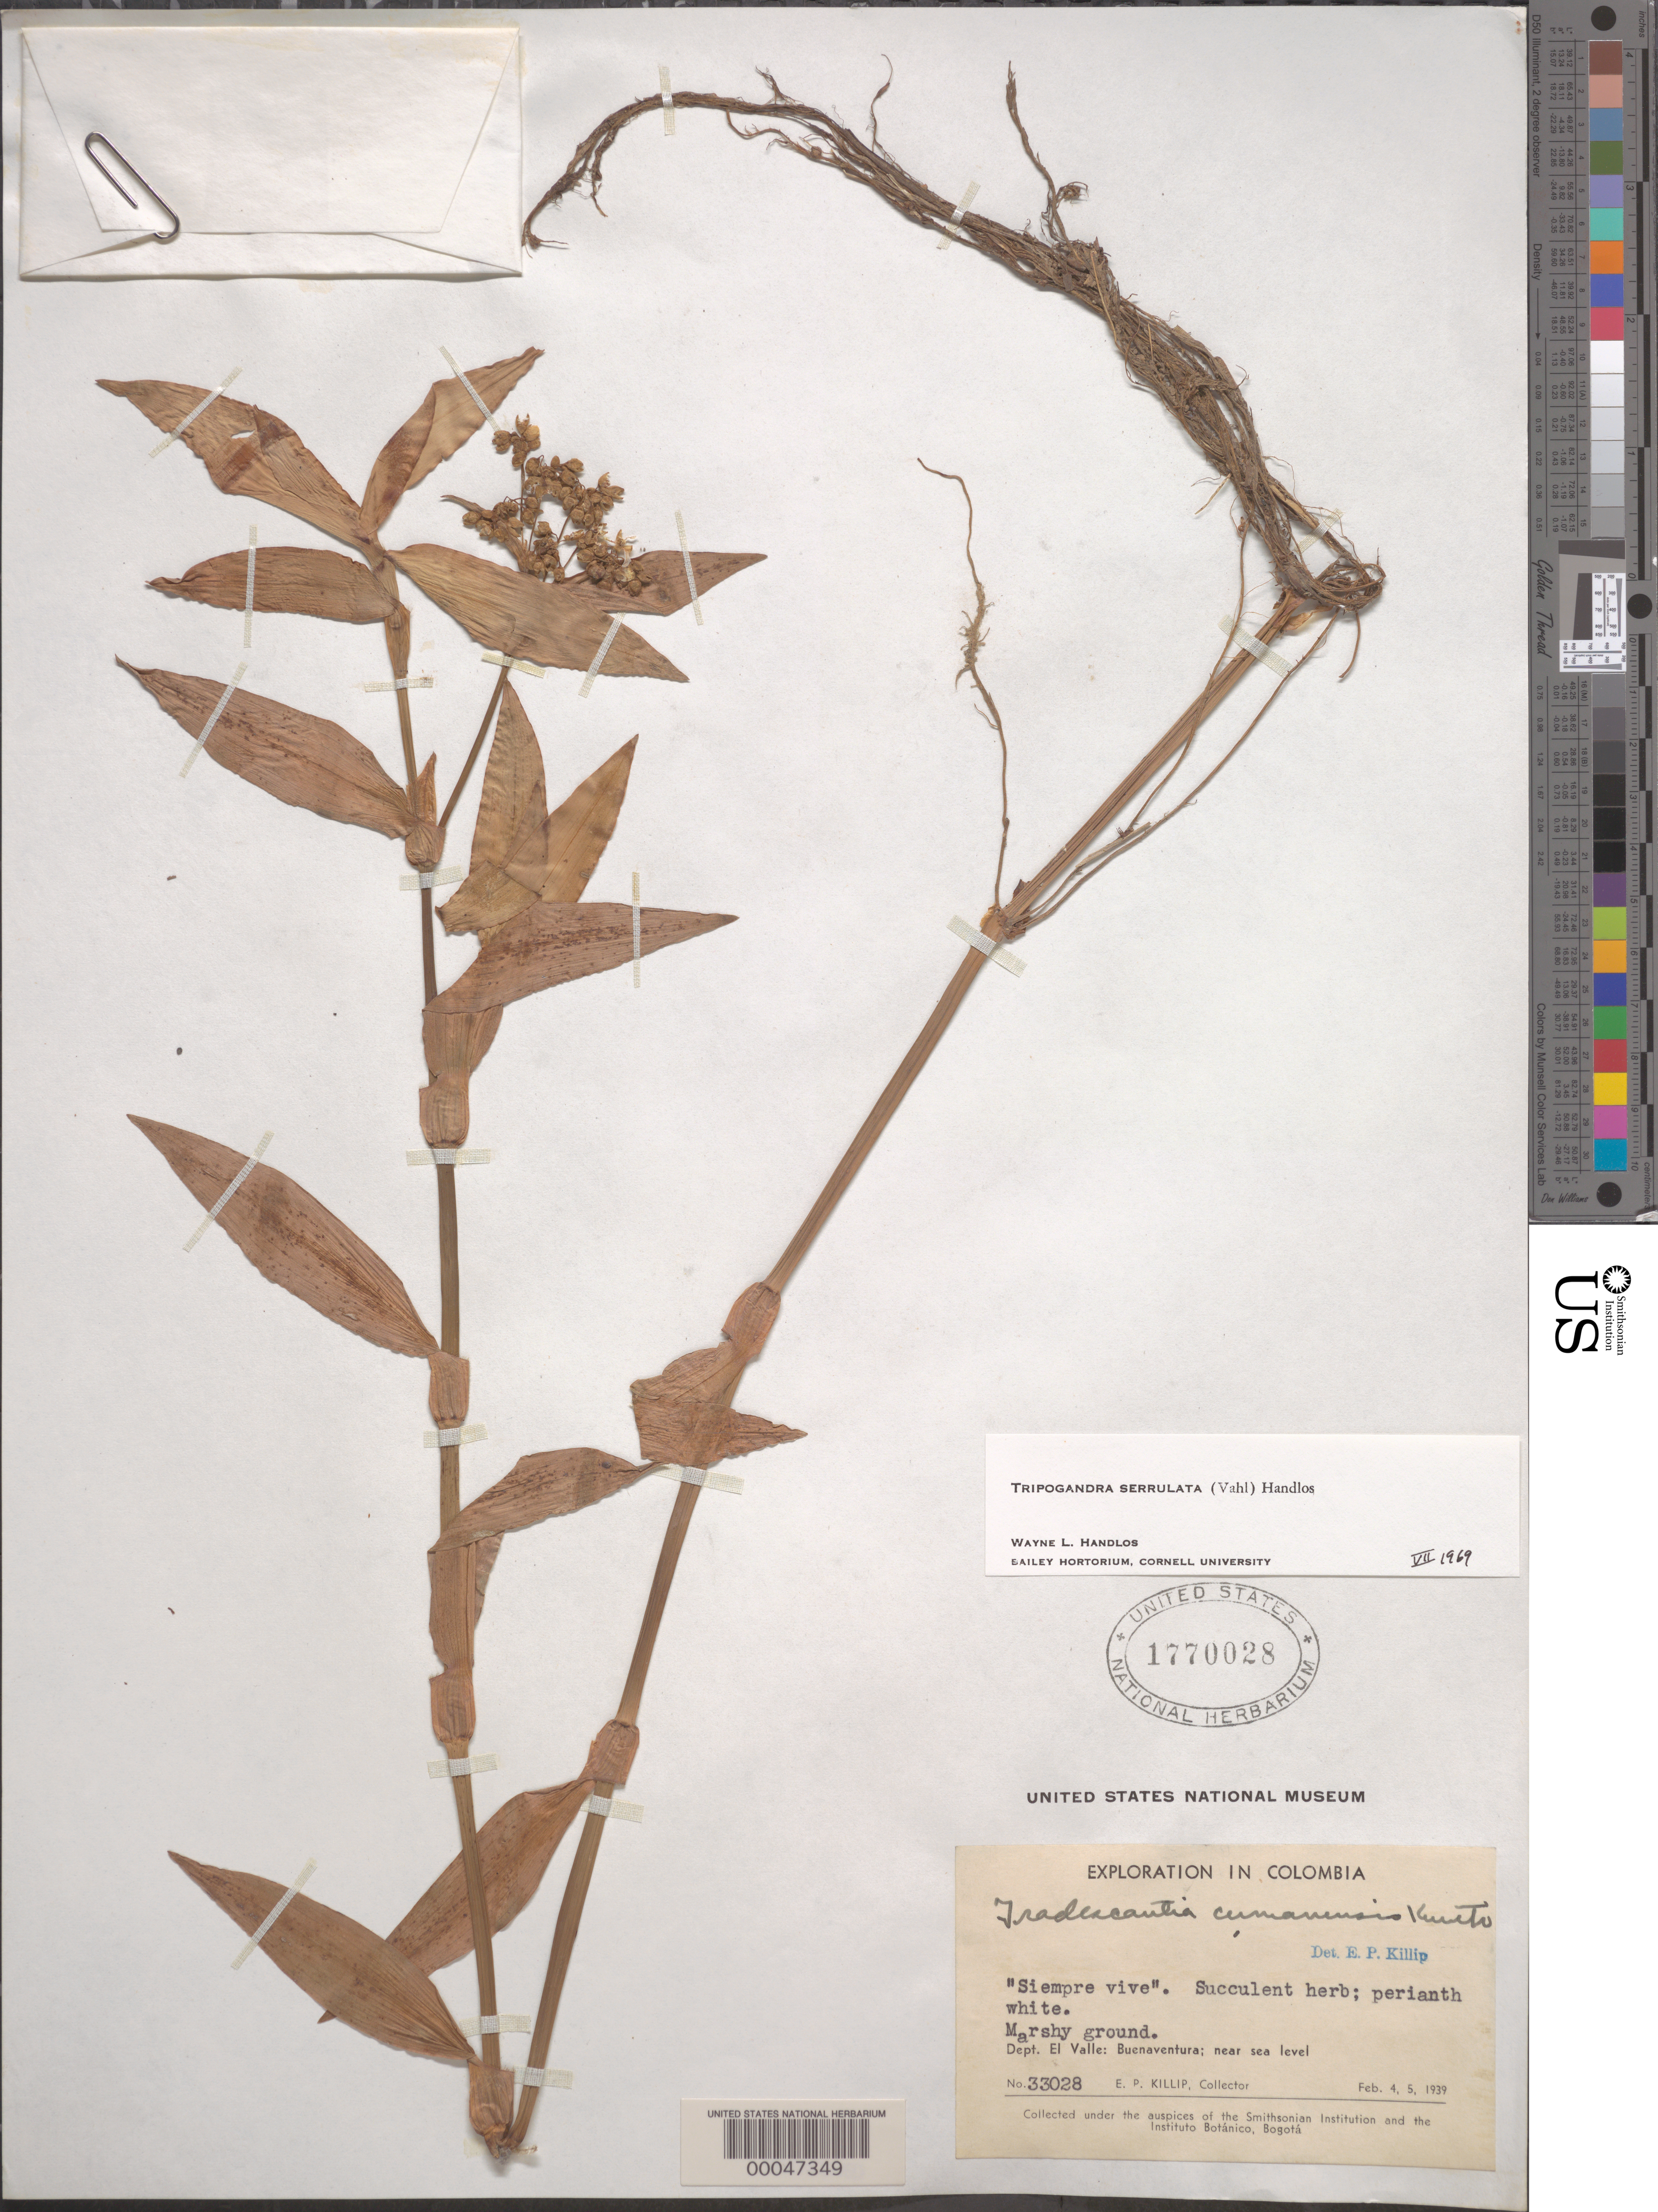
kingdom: Plantae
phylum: Tracheophyta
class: Liliopsida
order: Commelinales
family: Commelinaceae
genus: Tripogandra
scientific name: Tripogandra serrulata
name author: (Vahl) Handlos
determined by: Handlos, W. L.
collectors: E. P. Killip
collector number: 33028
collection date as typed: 04 Feb 1939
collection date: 1939-02-04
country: Colombia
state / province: Valle del Cauca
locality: Buena Ventura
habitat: Marsh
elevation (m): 5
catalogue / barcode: US 1770028